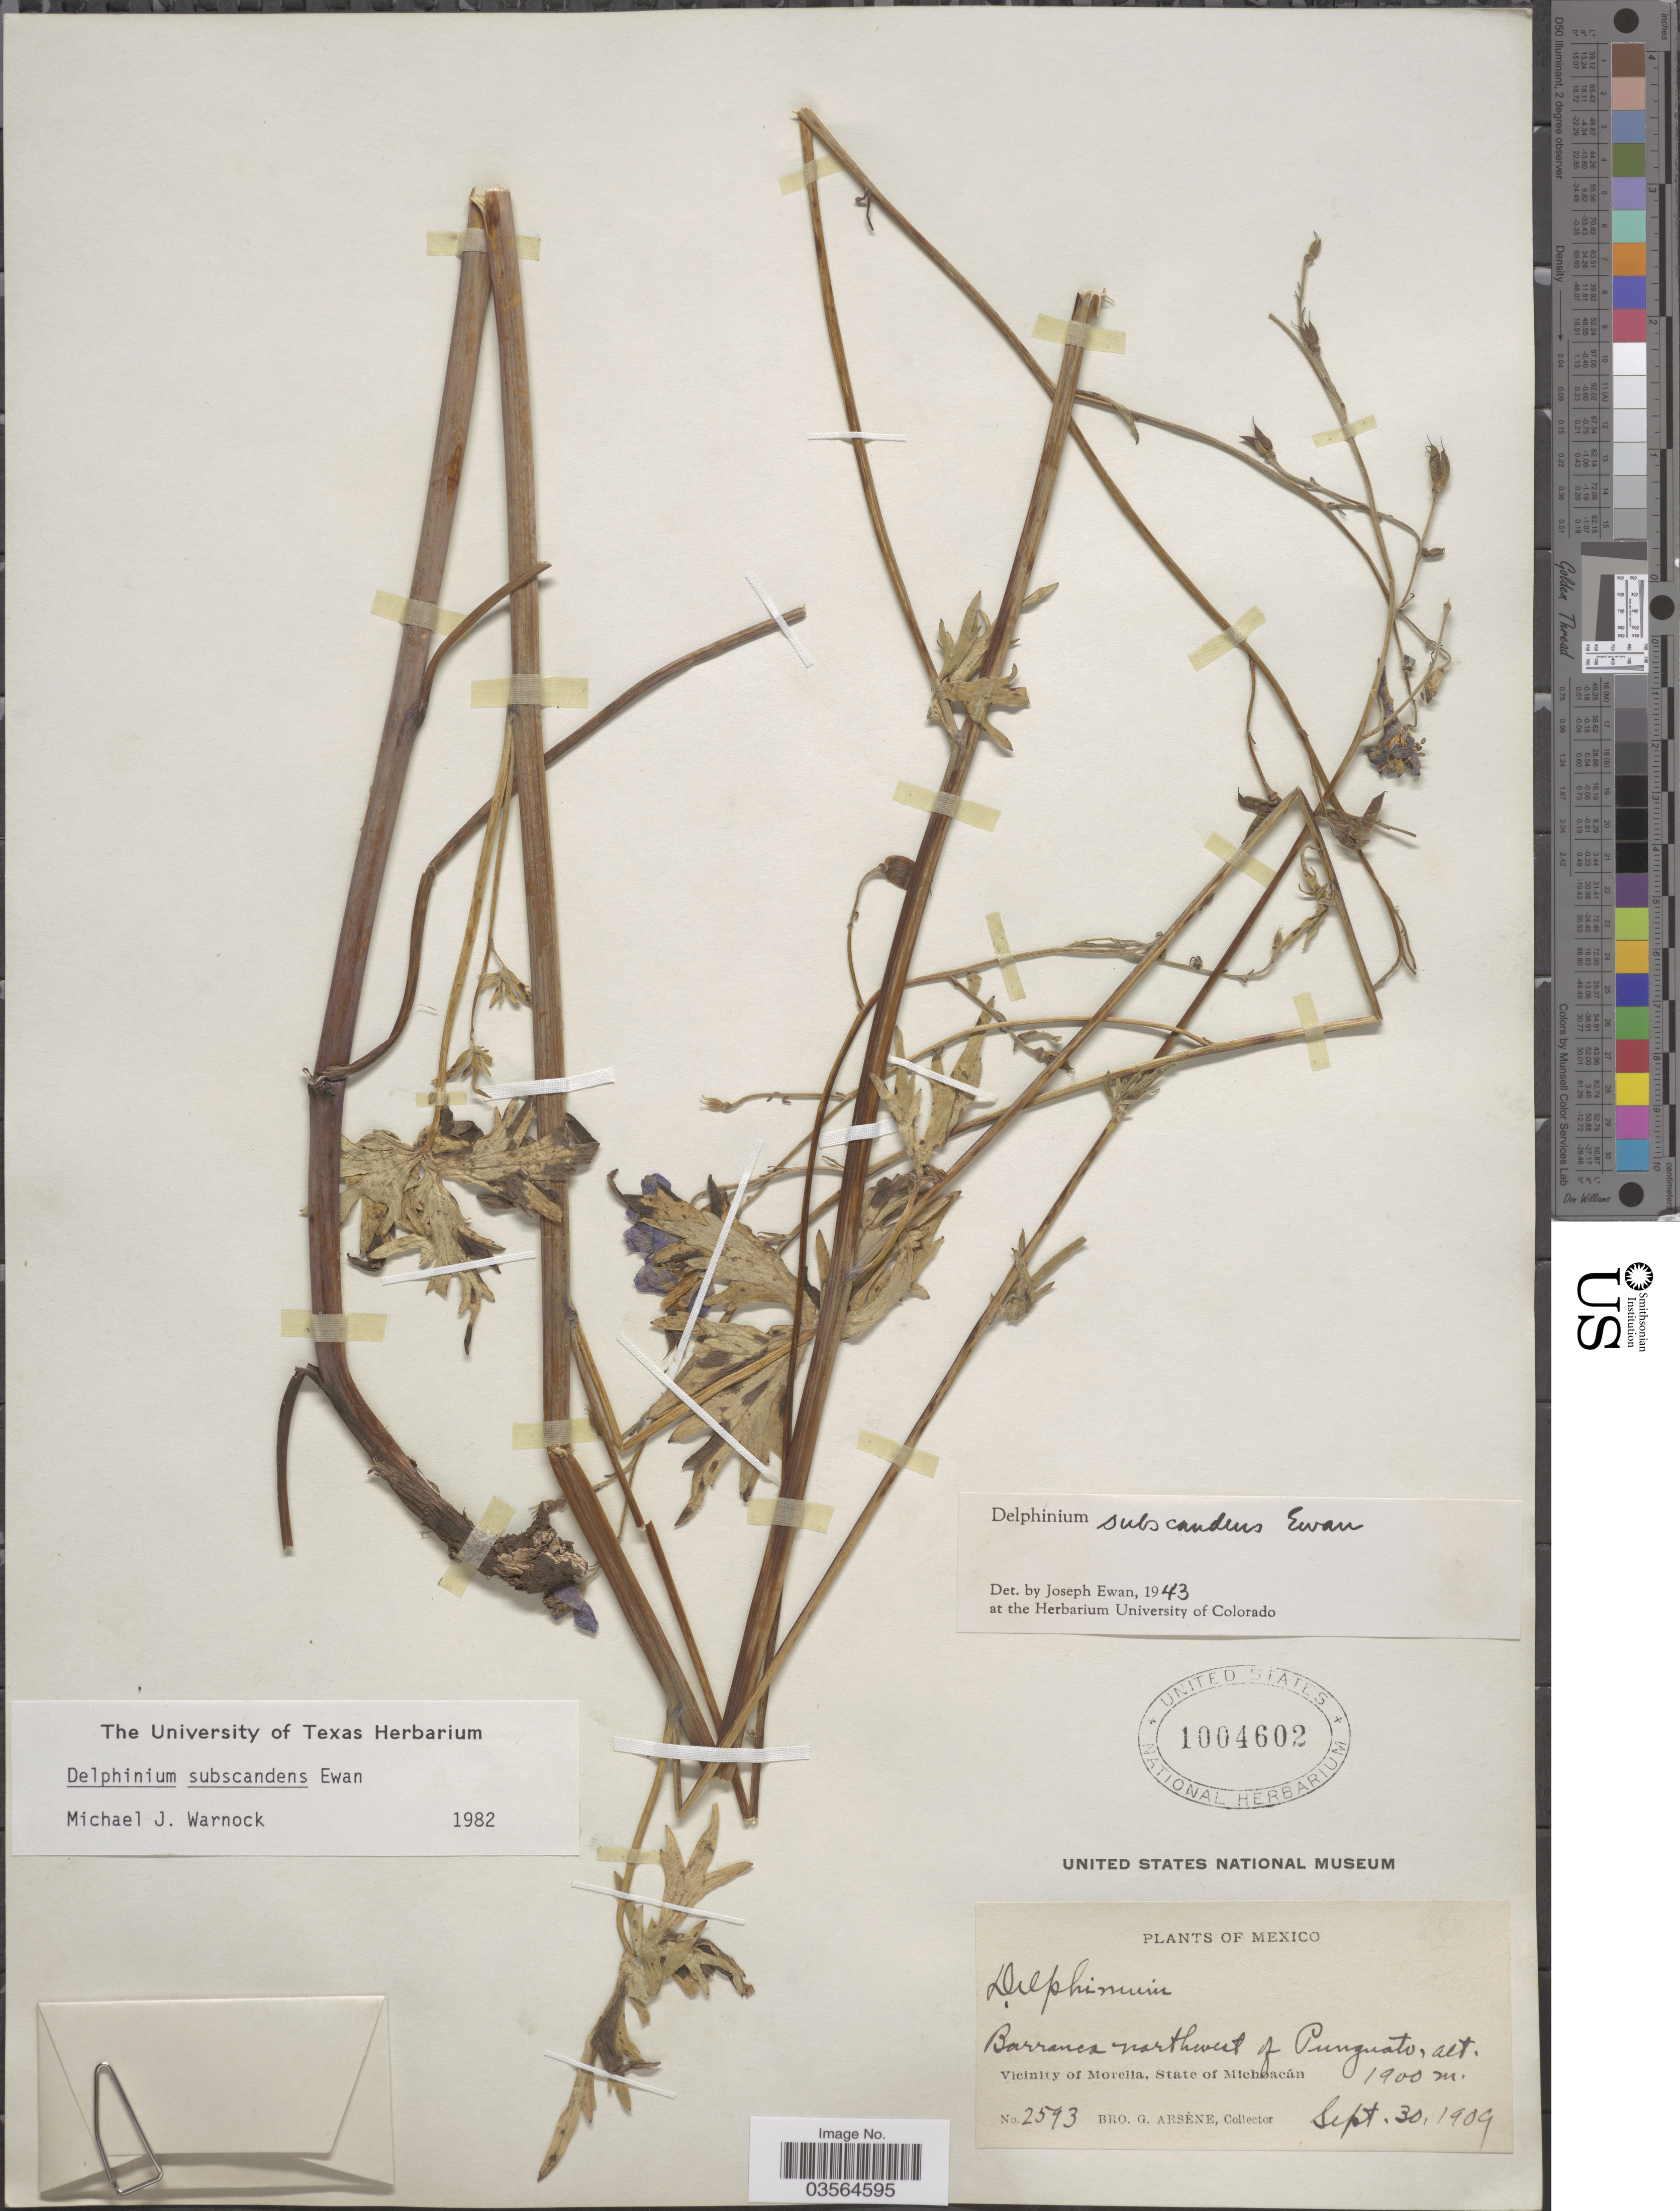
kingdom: Plantae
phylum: Tracheophyta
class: Magnoliopsida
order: Ranunculales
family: Ranunculaceae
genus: Delphinium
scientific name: Delphinium subscandens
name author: Ewan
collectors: Bro. G. Arsène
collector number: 2593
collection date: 1909-09-30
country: Mexico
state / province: Michoacán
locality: Barranca northwest of Punguato. Vicinity of Morelia.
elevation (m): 1900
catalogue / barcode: US 1004602